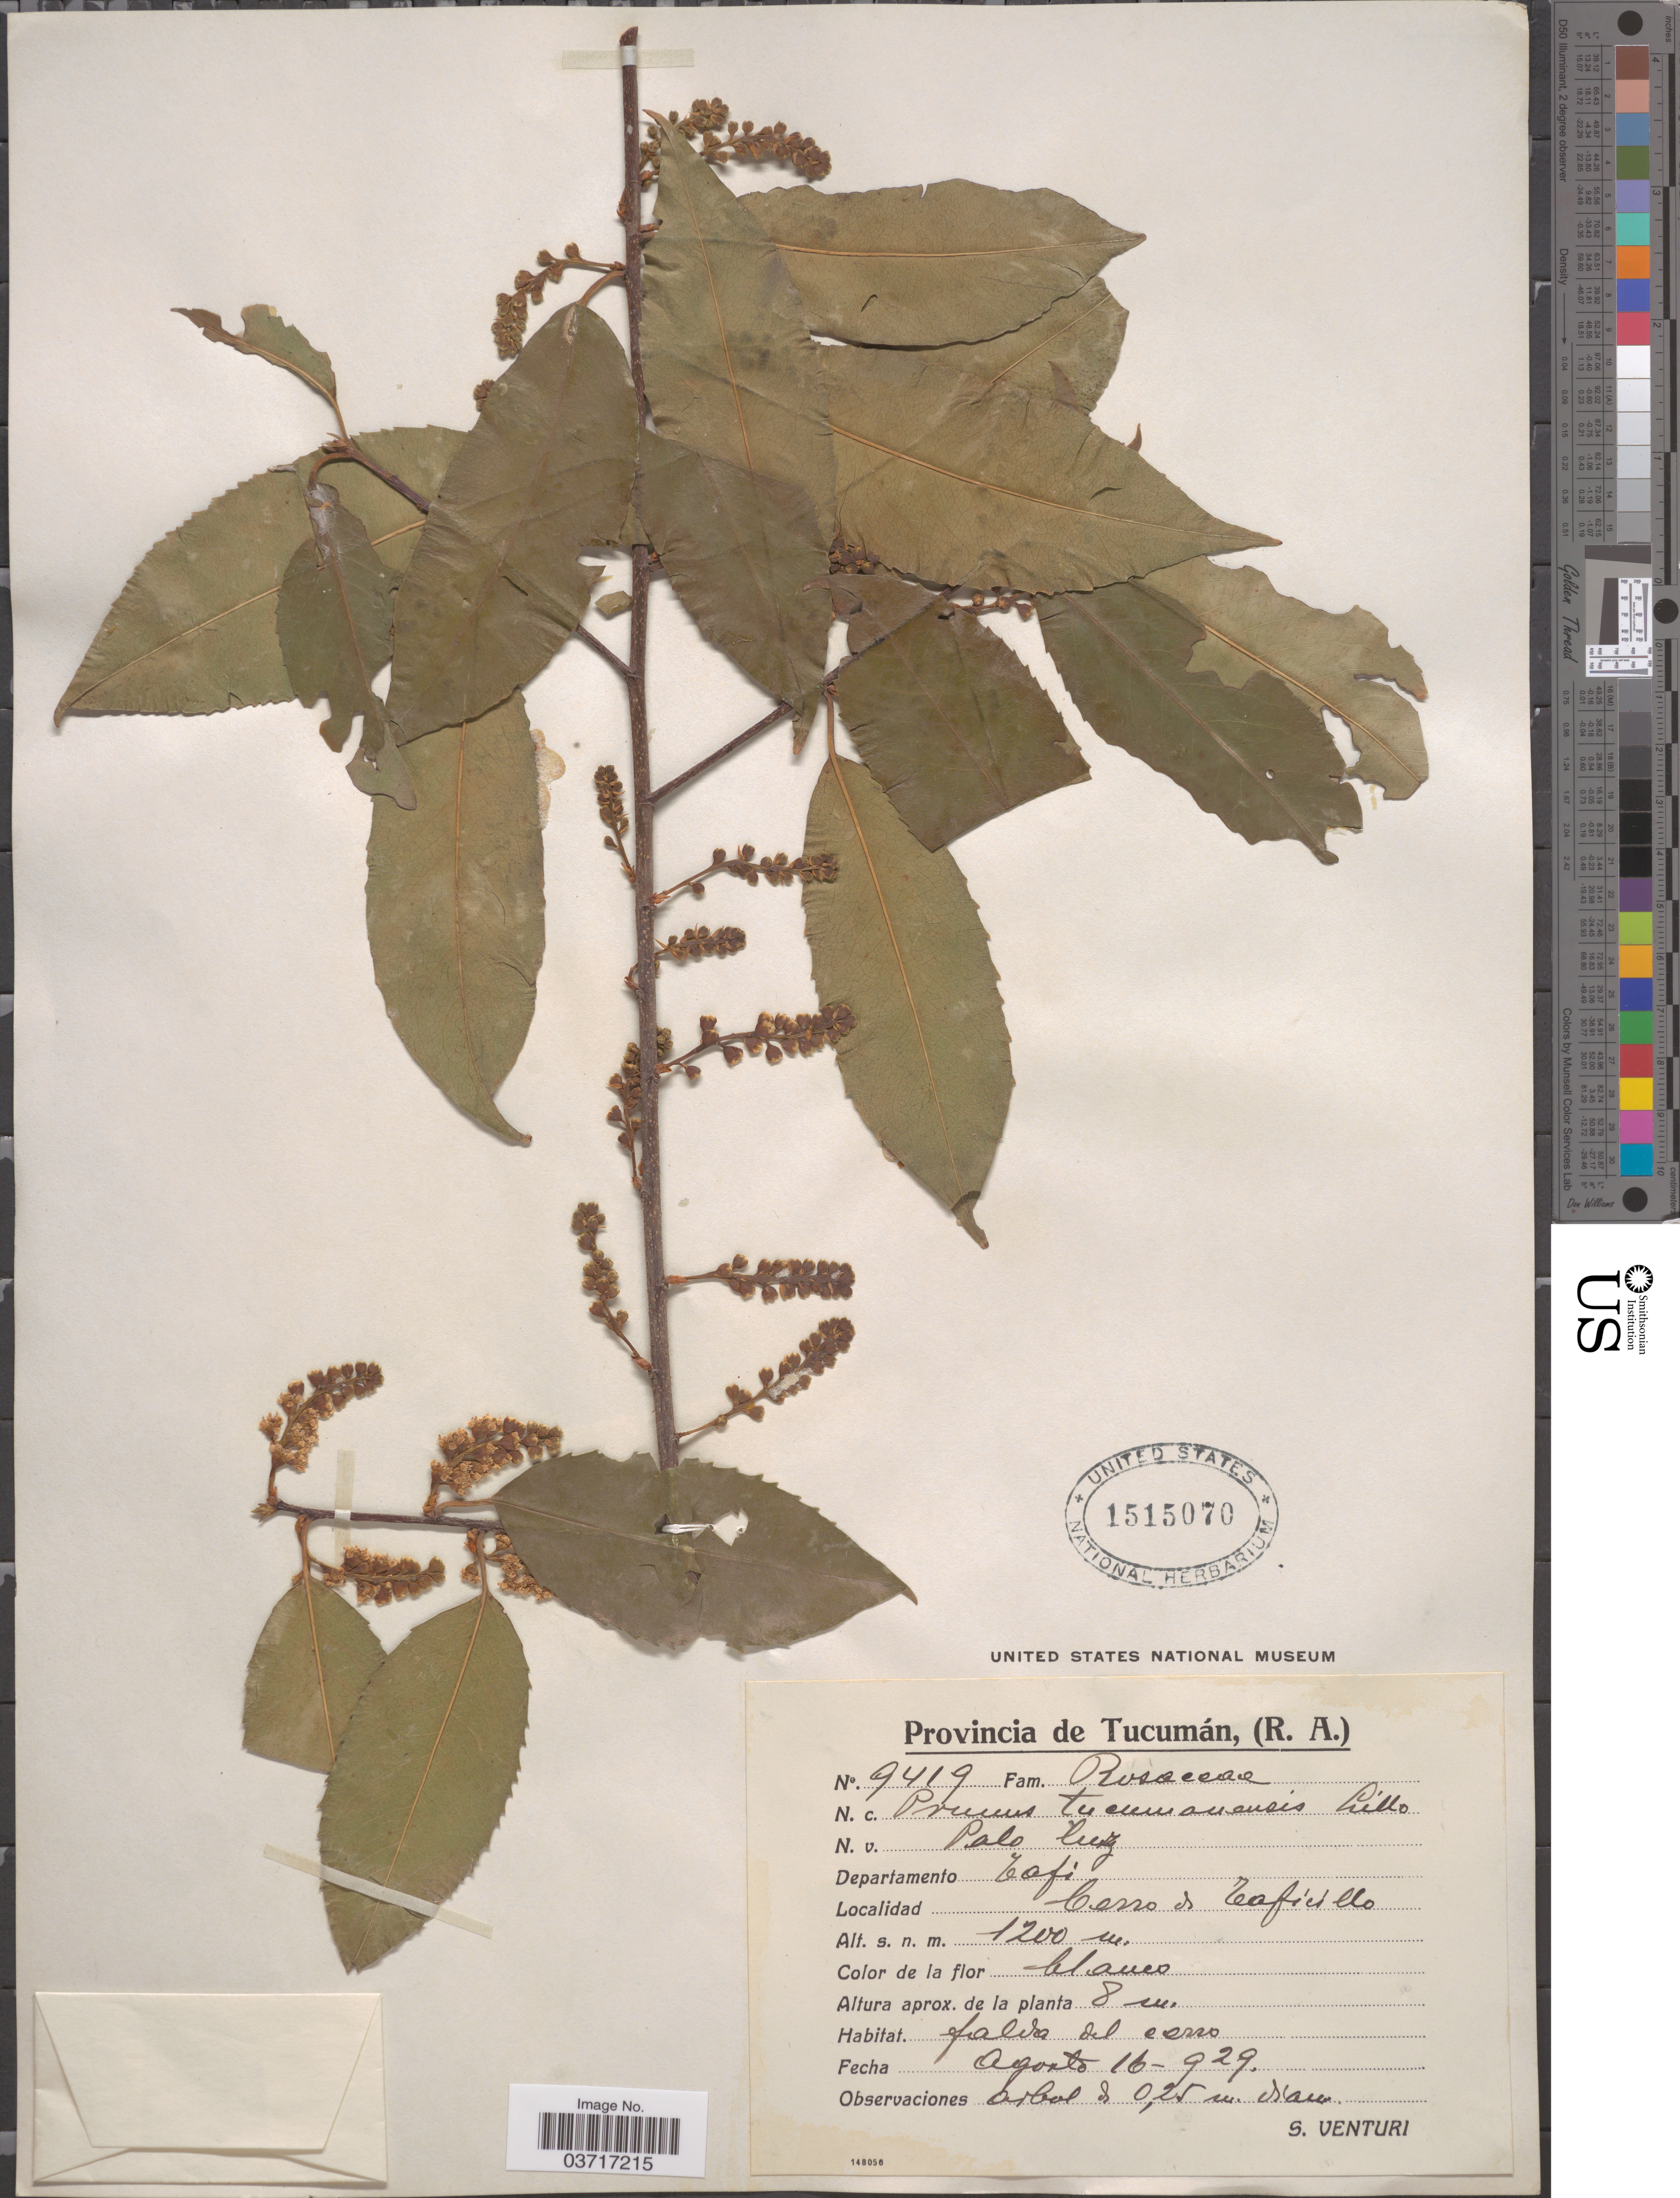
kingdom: Plantae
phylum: Tracheophyta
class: Magnoliopsida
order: Rosales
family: Rosaceae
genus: Prunus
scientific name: Prunus tucumanensis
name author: Lillo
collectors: S. Venturi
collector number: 9419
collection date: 1929-08-16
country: Argentina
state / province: Tucuman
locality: Departamento Tafi. Cerro s Taficillo.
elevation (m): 1200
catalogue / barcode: US 1515070